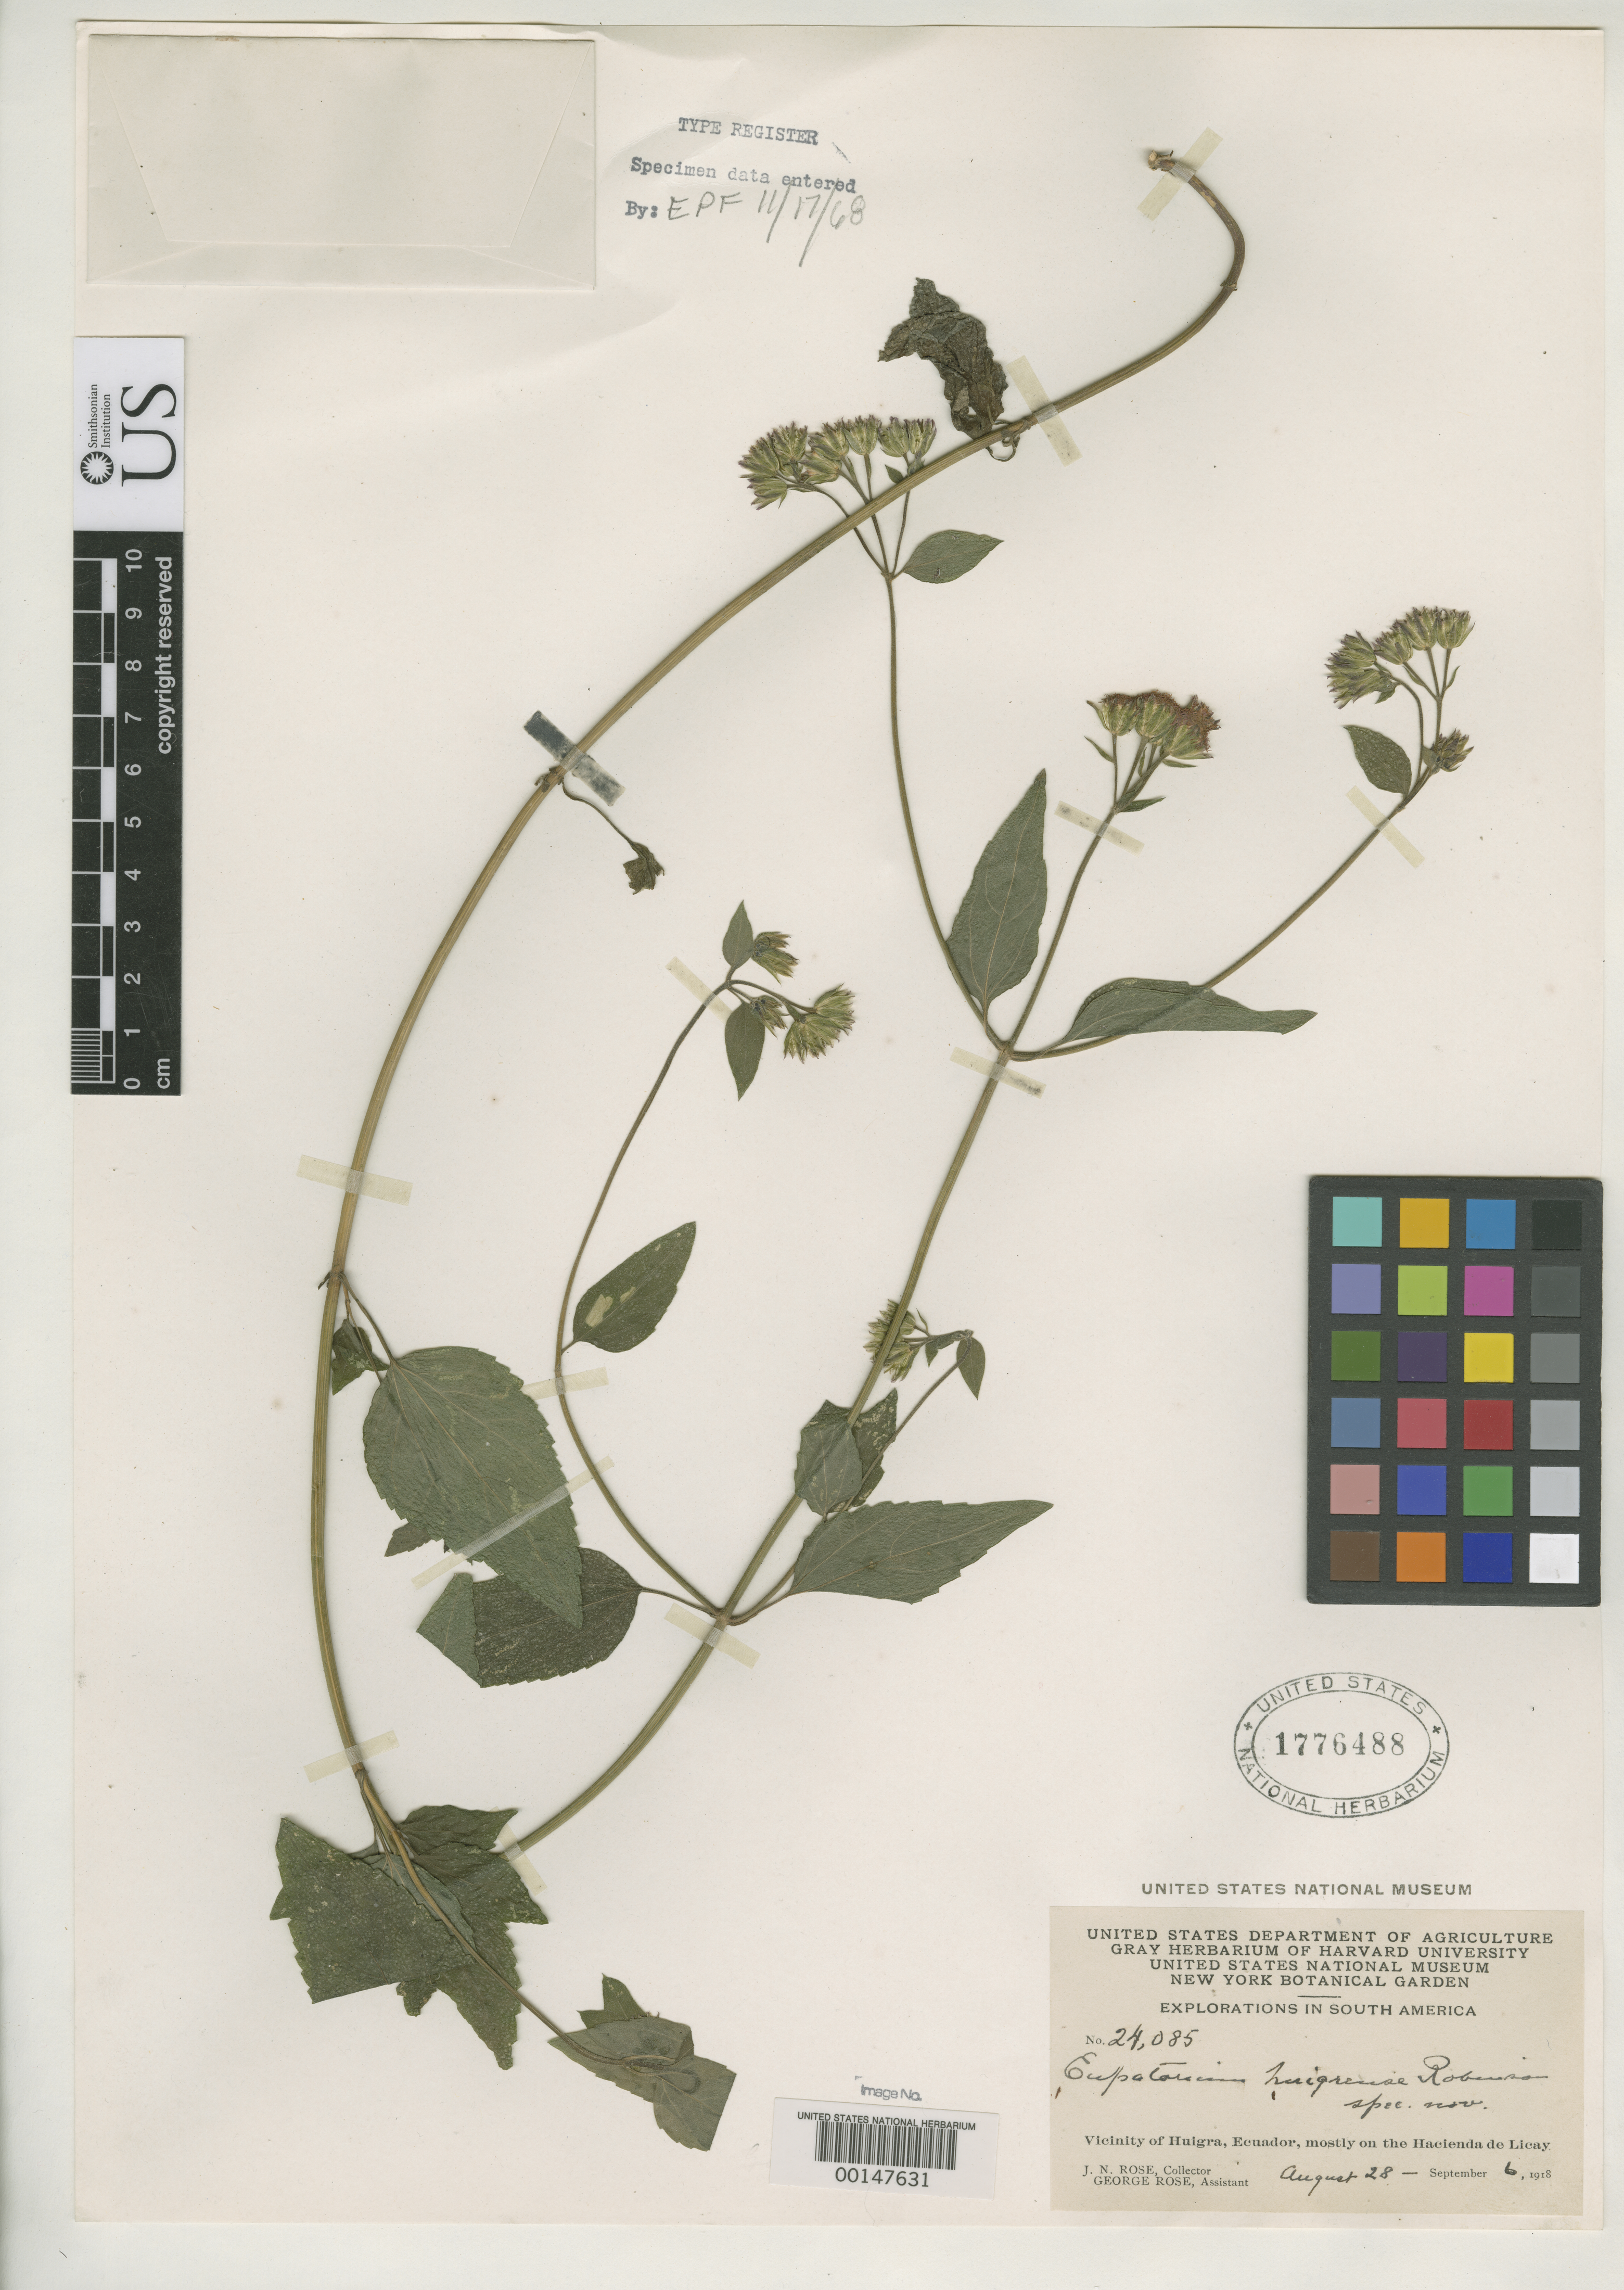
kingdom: Plantae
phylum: Tracheophyta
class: Magnoliopsida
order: Asterales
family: Asteraceae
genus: Eupatorium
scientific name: Eupatorium huigrense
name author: B.L. Rob.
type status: Type Collection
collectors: J. N. Rose & G. Rose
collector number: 24085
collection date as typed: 06 Sep 1918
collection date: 1918-09-06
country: Ecuador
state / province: Chimborazo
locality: Vicinity of Huigra.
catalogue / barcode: US 1776488